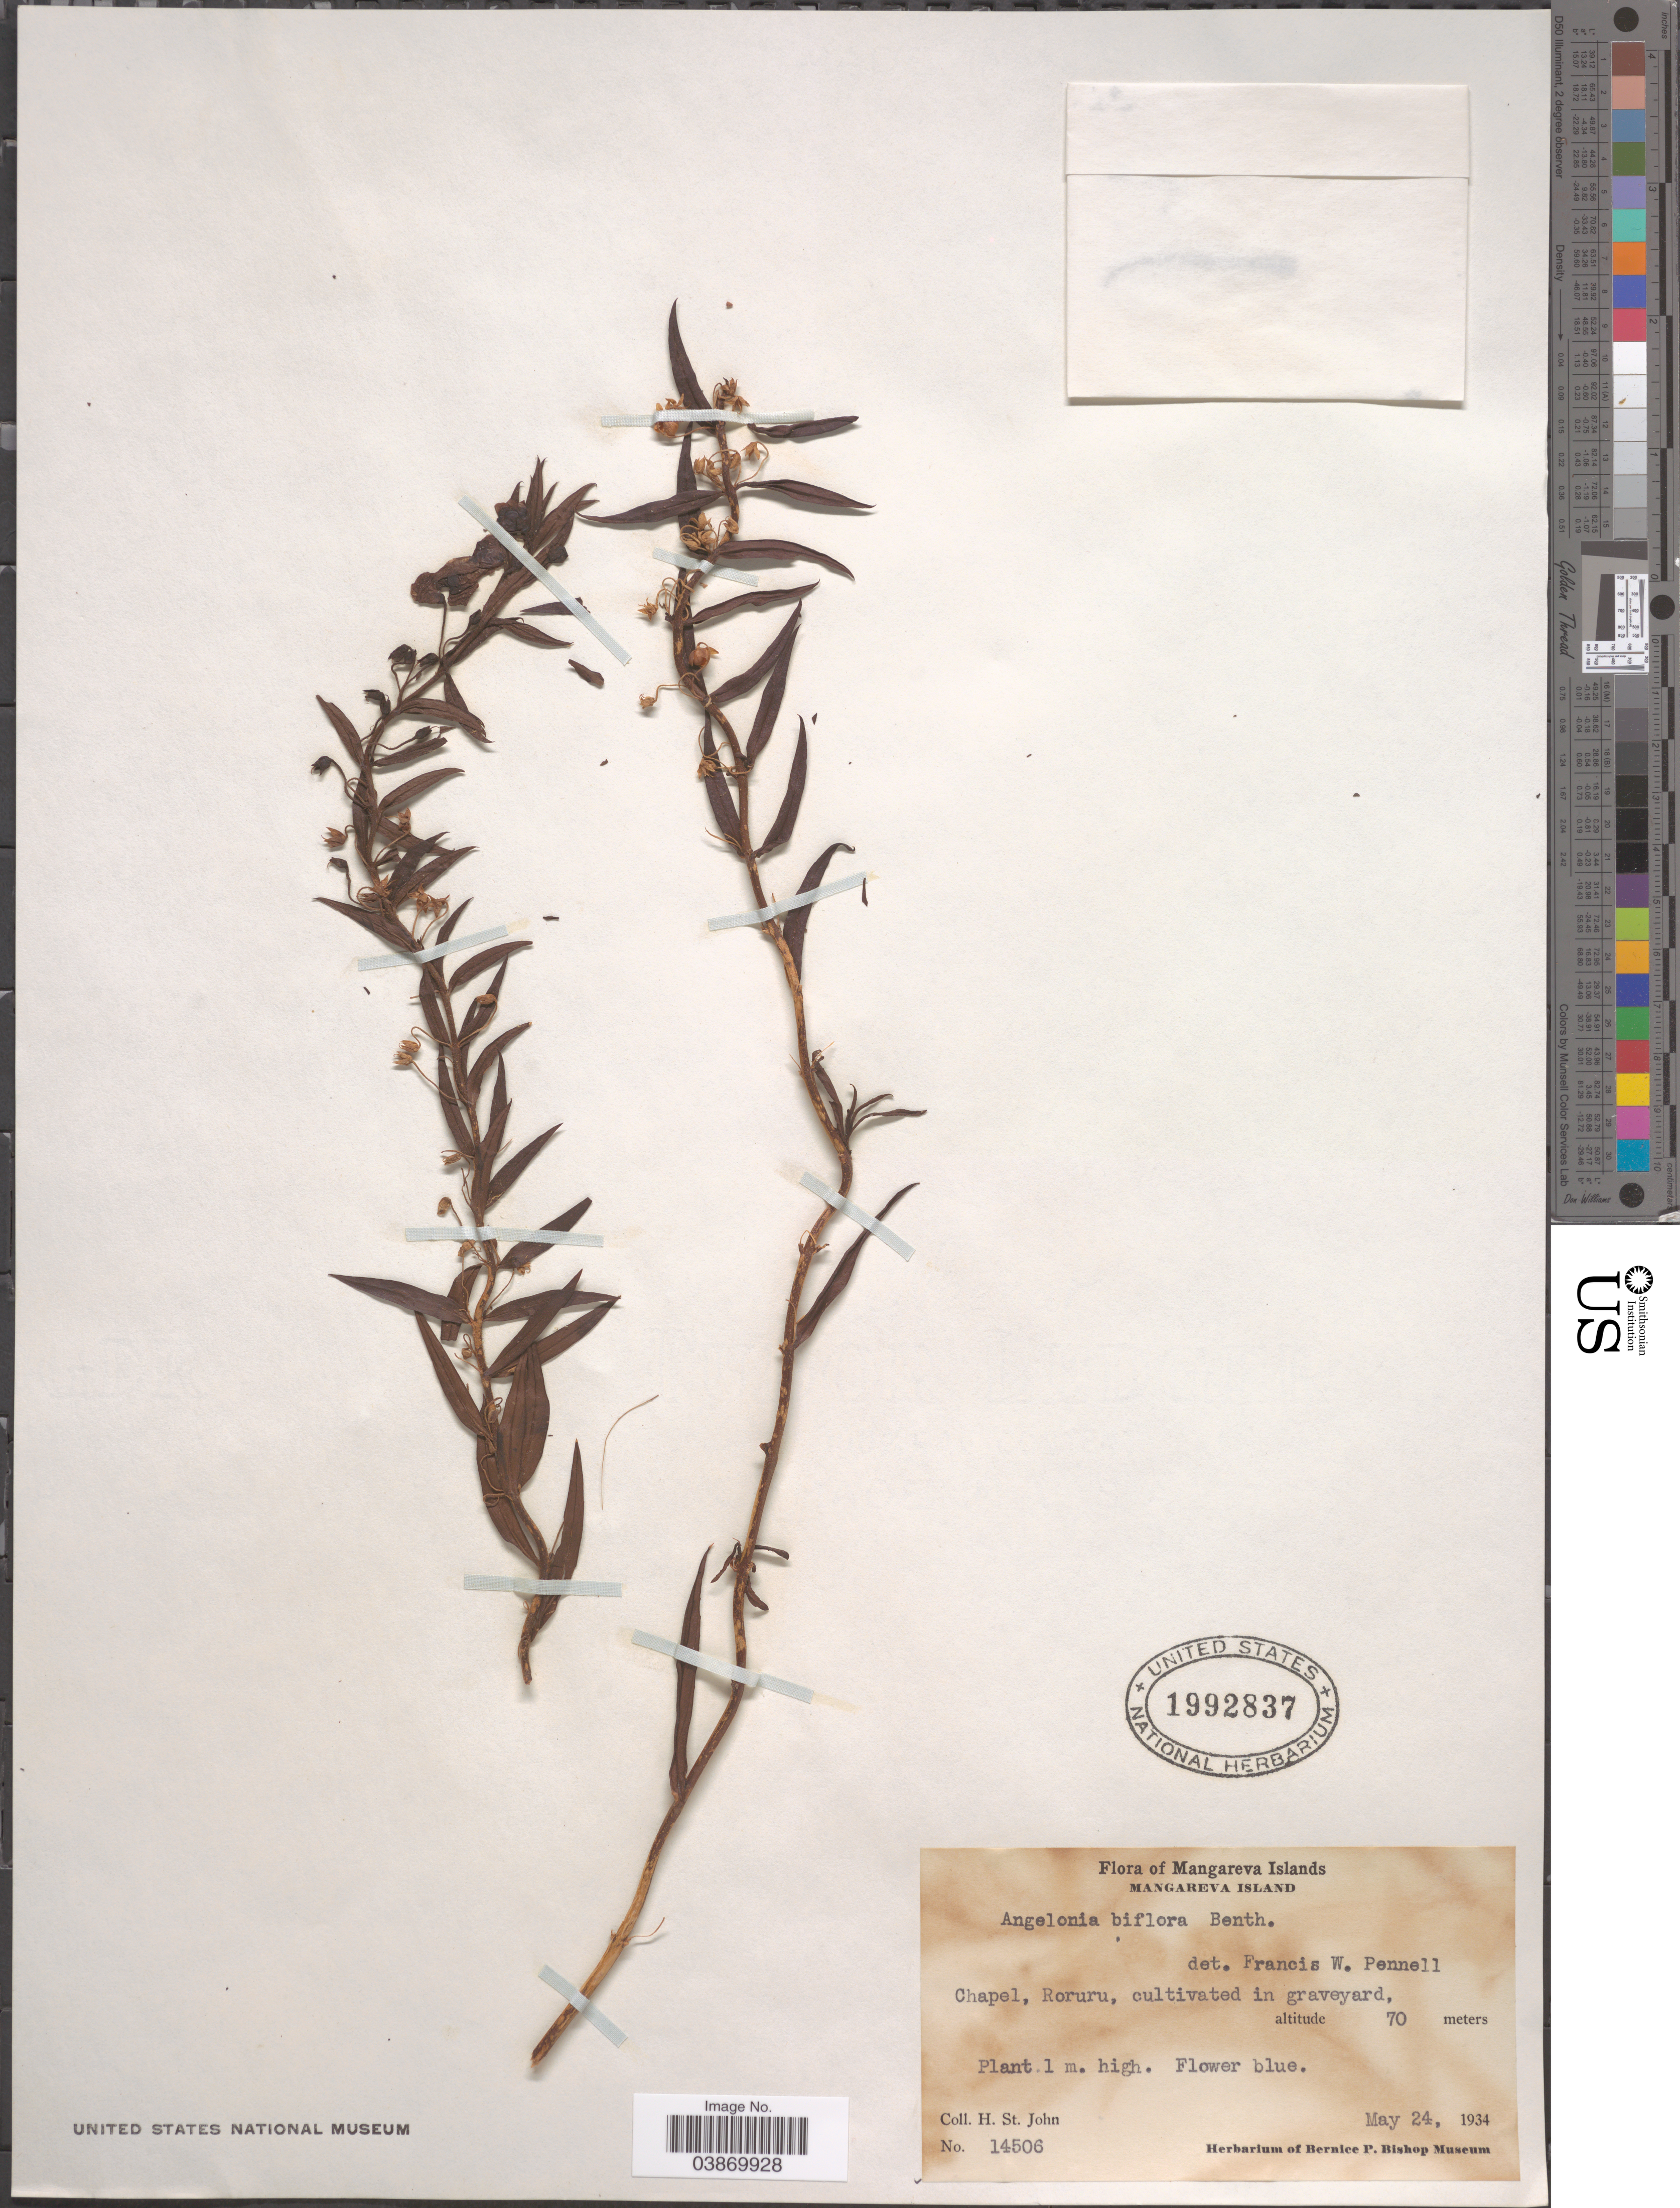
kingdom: Plantae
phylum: Tracheophyta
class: Magnoliopsida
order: Lamiales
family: Plantaginaceae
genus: Angelonia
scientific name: Angelonia biflora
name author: Benth.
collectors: H. St. John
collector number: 14506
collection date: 1934-05-24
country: French Polynesia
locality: Mangareva Islands, Mangareva Island. Chapel, Roruru, cultivated in graveyard.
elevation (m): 70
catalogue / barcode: US 1992837